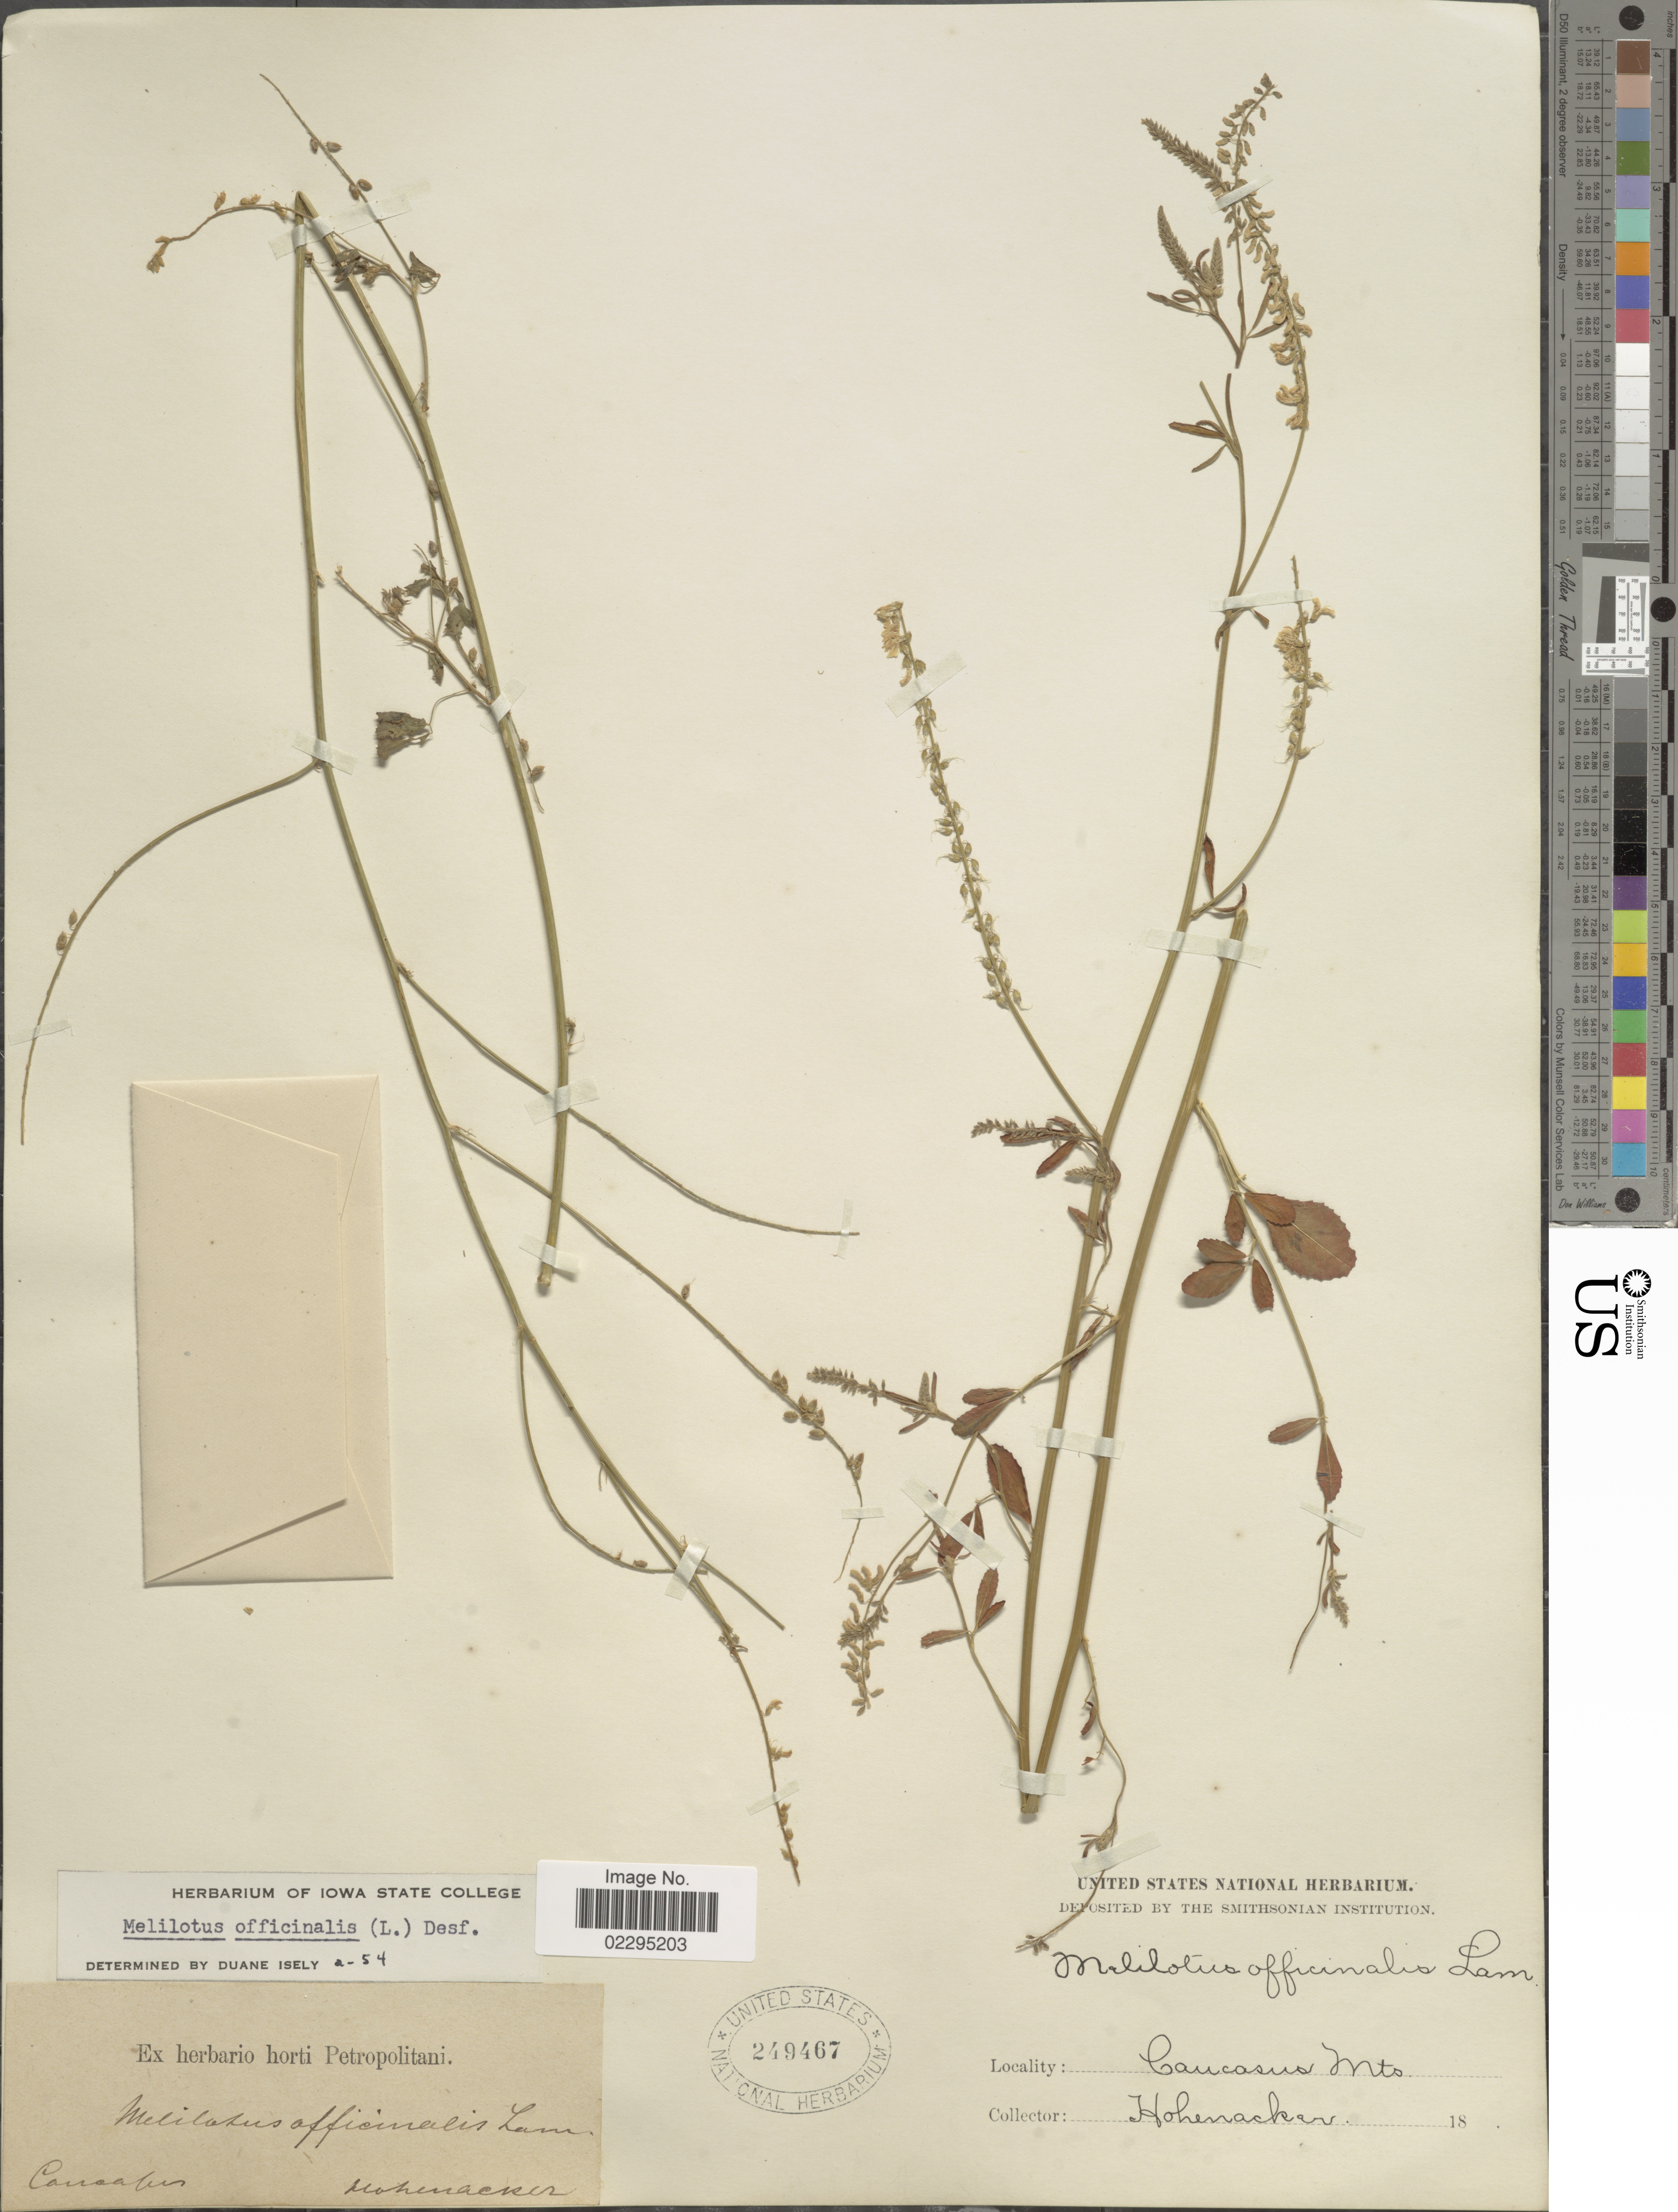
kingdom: Plantae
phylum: Tracheophyta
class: Magnoliopsida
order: Fabales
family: Fabaceae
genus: Melilotus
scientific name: Melilotus officinalis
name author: (L.) Lam.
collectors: Hohenacker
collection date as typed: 18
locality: Cancasus Mts.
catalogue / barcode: US 249467